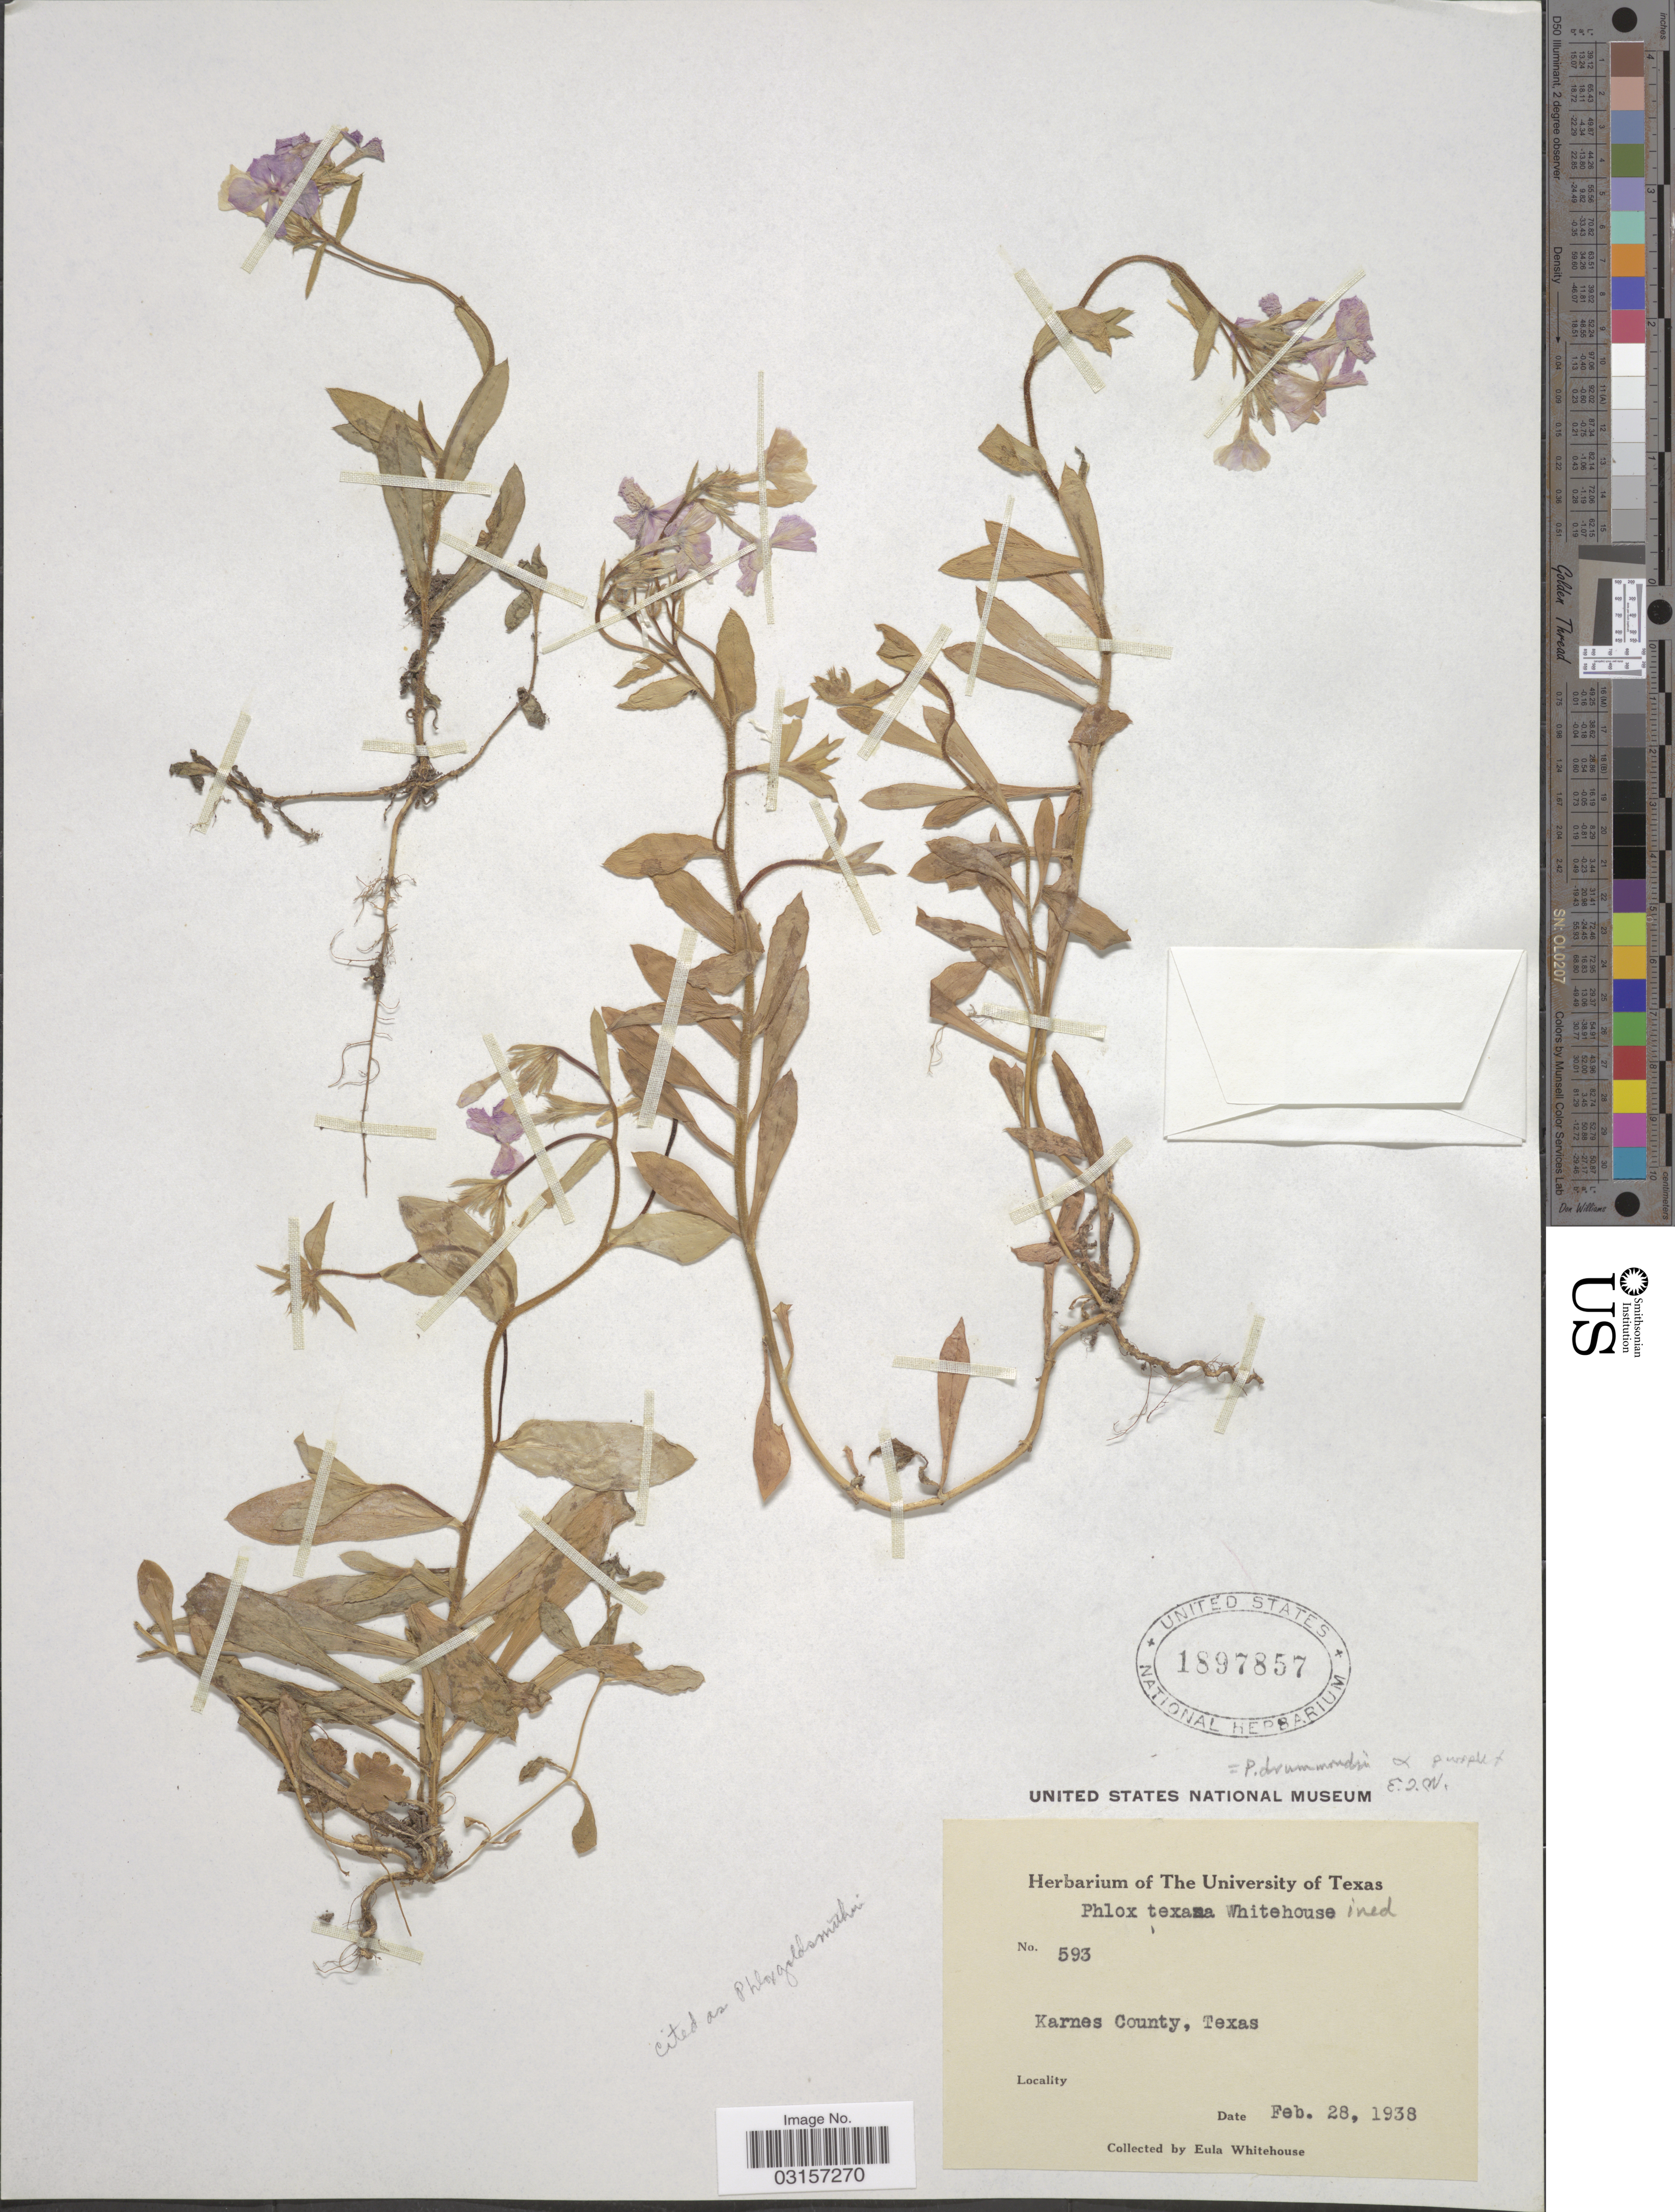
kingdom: Plantae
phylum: Tracheophyta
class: Magnoliopsida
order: Ericales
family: Polemoniaceae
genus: Phlox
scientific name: Phlox drummondii subsp. drummondii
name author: Hook.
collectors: E. Whitehouse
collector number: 593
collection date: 1938-02-28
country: United States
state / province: Texas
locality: Karnes County, Texas.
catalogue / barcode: US 1897857